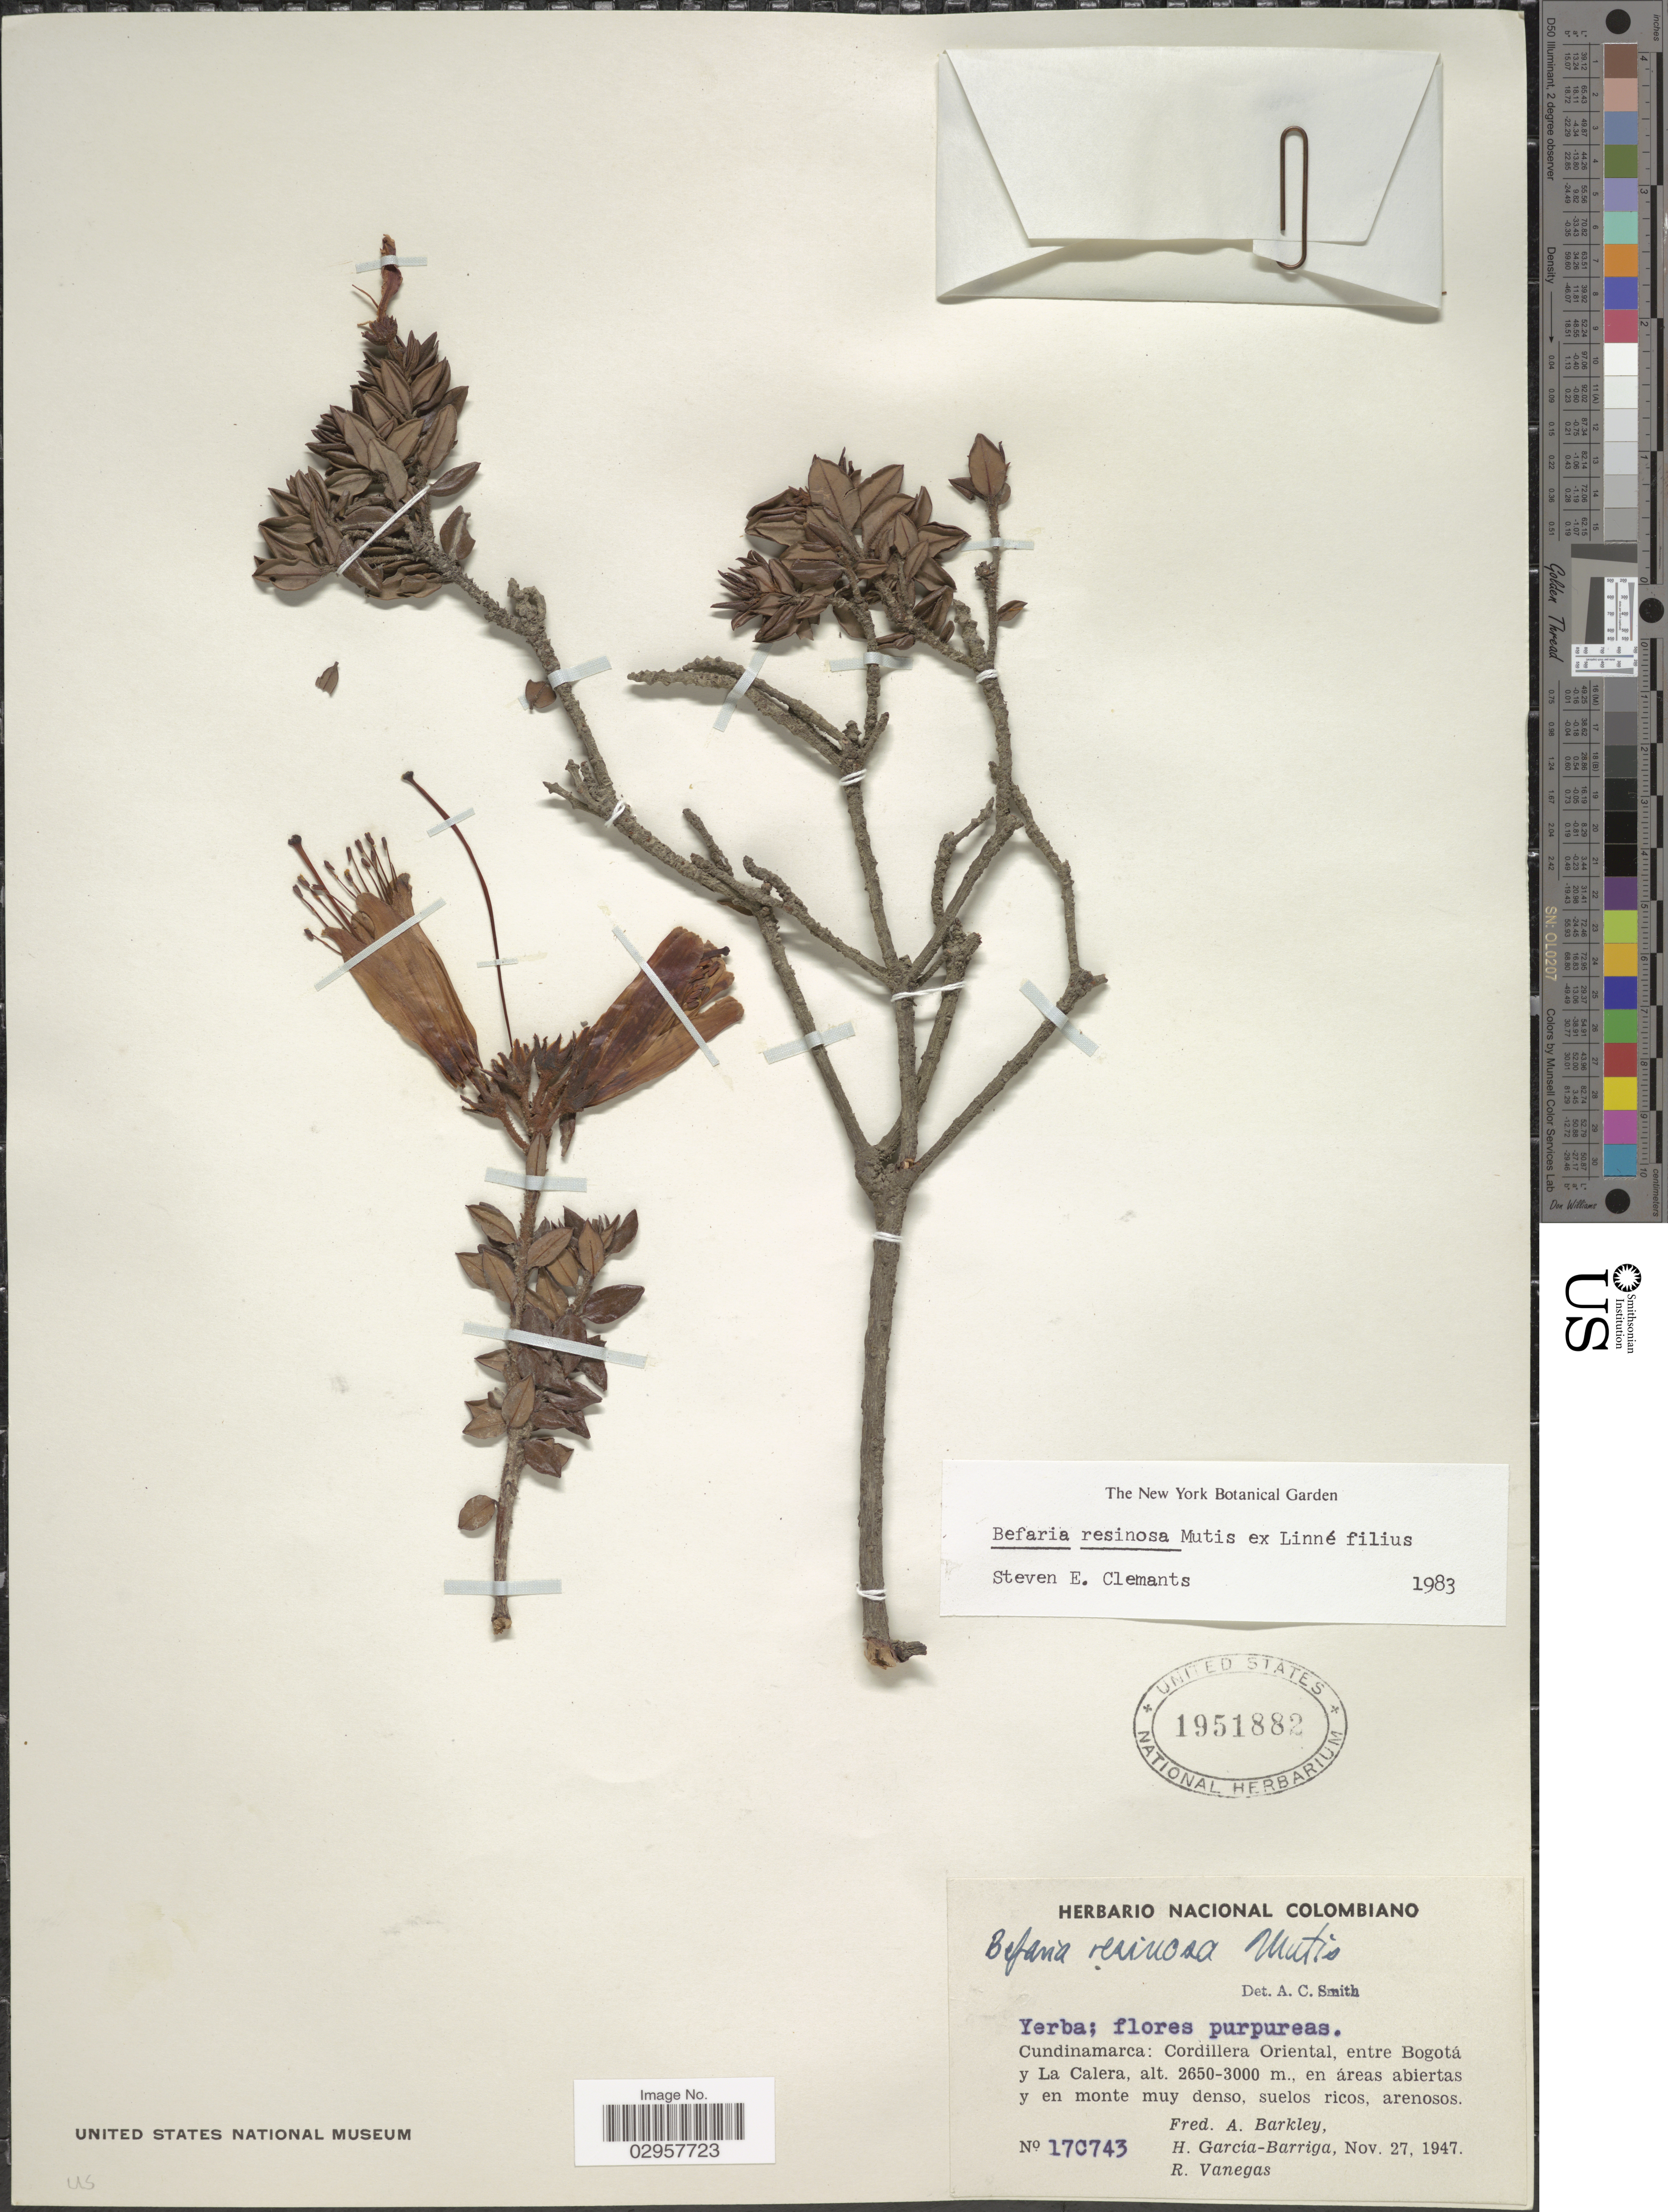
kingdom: Plantae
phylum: Tracheophyta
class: Magnoliopsida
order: Ericales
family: Ericaceae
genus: Befaria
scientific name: Befaria resinosa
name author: Mutis ex L. f.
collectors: F. A. Barkley, H. García Barriga & R. Vanegas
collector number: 17C743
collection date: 1947-11-27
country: Colombia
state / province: Cundinamarca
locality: Cordillera Oriental, entre Bogotá y La Calera.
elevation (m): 2650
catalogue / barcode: US 1951882